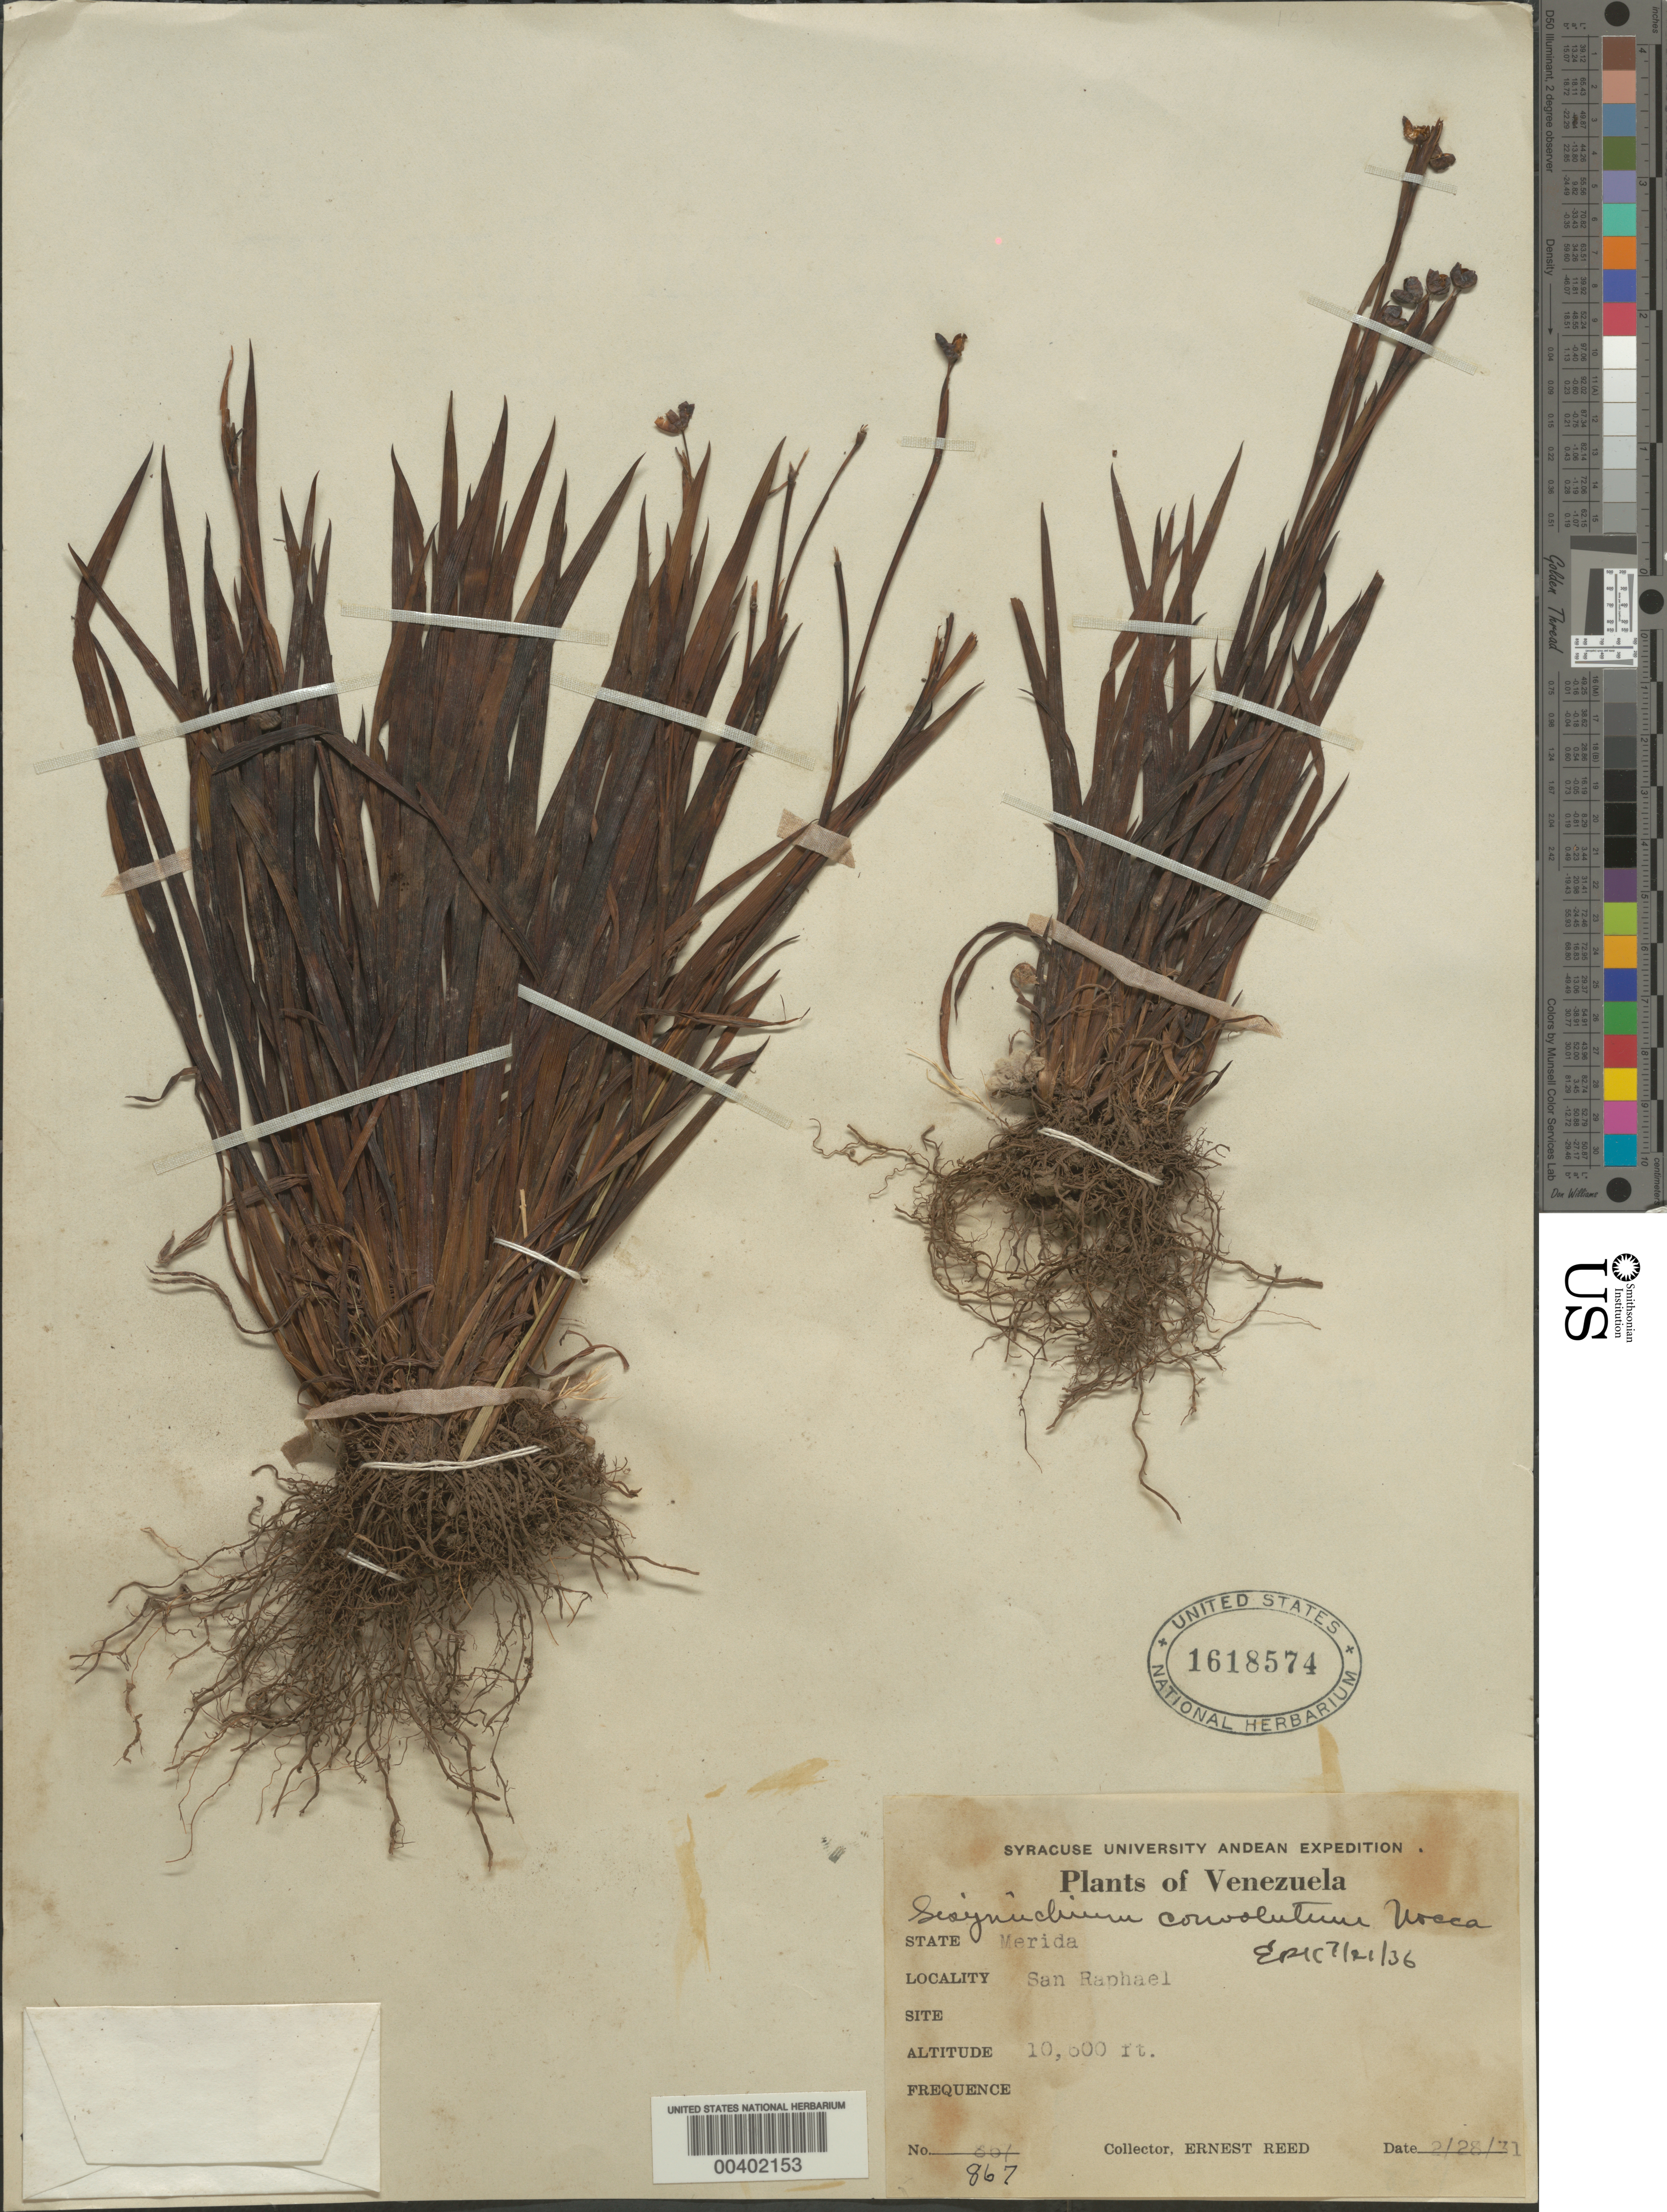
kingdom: Plantae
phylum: Tracheophyta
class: Liliopsida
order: Asparagales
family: Iridaceae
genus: Sisyrinchium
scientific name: Sisyrinchium convolutum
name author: Nocca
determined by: Killip, Ellsworth P.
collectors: E. Reed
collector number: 867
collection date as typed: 28 Feb 1931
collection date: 1931-02-28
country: Venezuela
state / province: Mérida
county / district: Rangel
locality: San Rafael San Rafael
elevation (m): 3231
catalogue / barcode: US 1618574